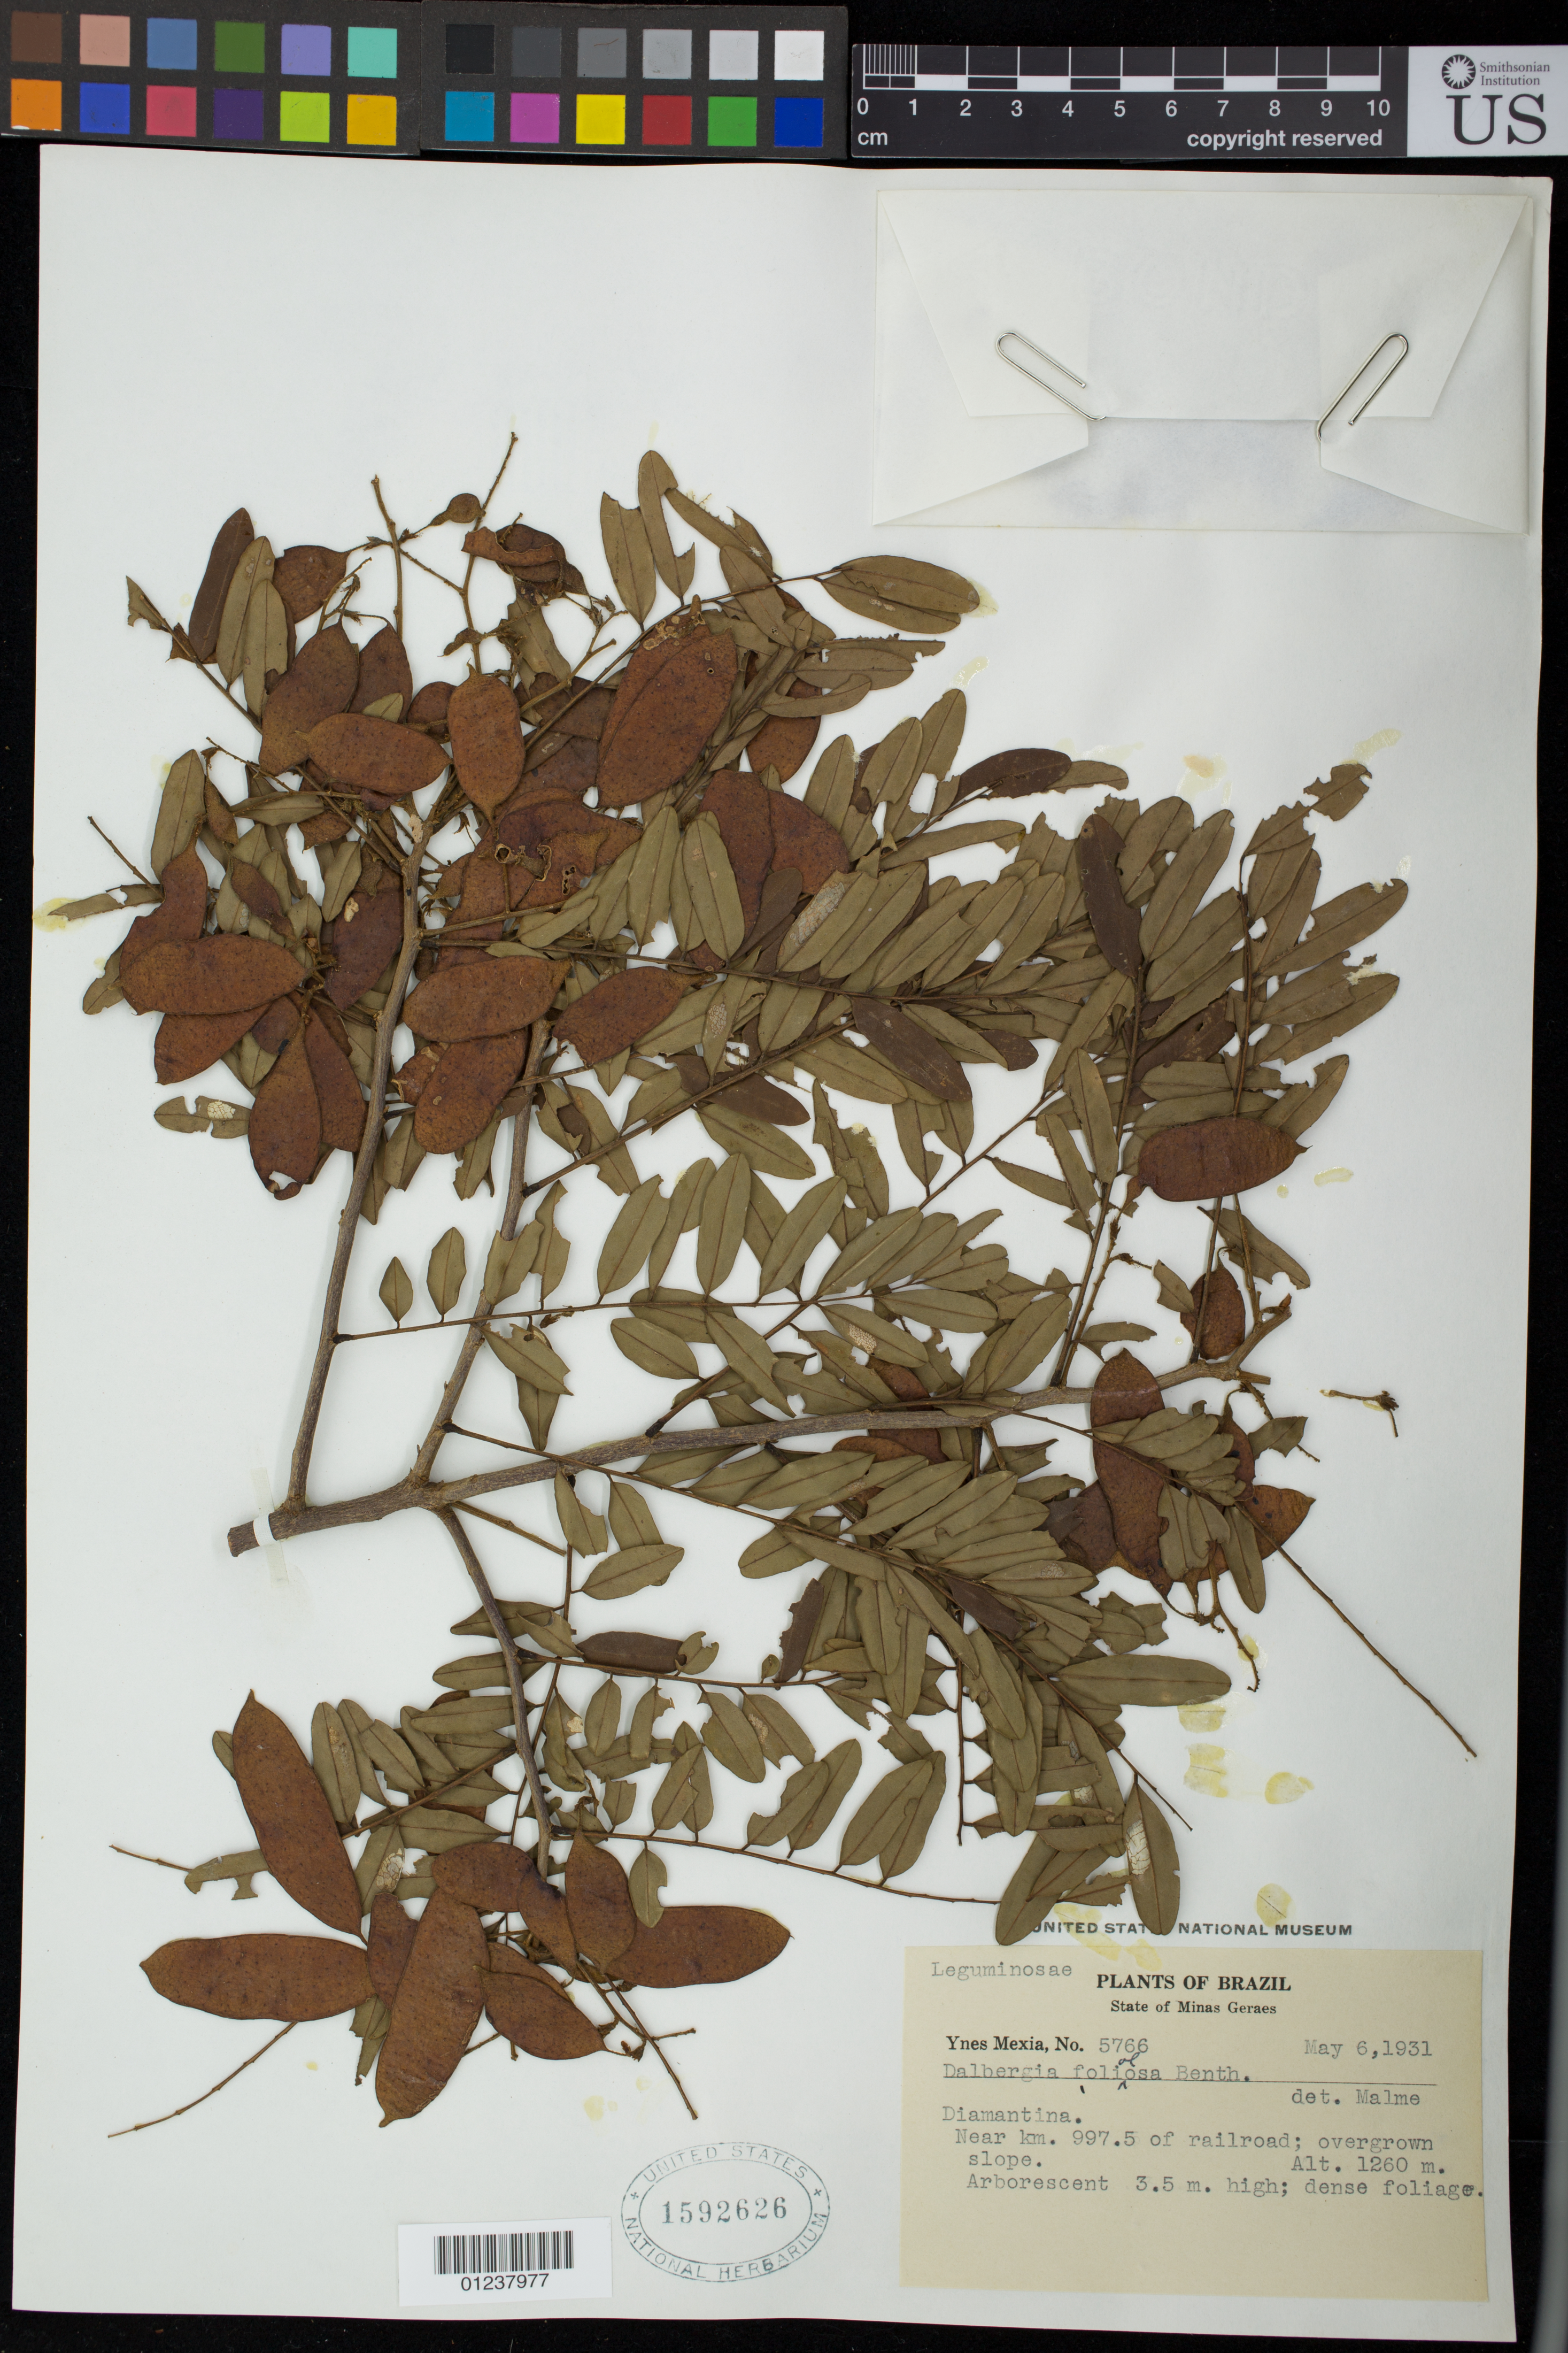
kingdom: Plantae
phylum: Tracheophyta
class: Magnoliopsida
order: Fabales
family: Fabaceae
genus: Dalbergia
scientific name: Dalbergia foliosa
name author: (Benth.) A.M. Carvalho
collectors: Y. Mexia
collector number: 5766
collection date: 1931-06-05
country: Brazil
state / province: Minas Gerais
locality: Diamantina.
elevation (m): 1260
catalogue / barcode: US 1592626